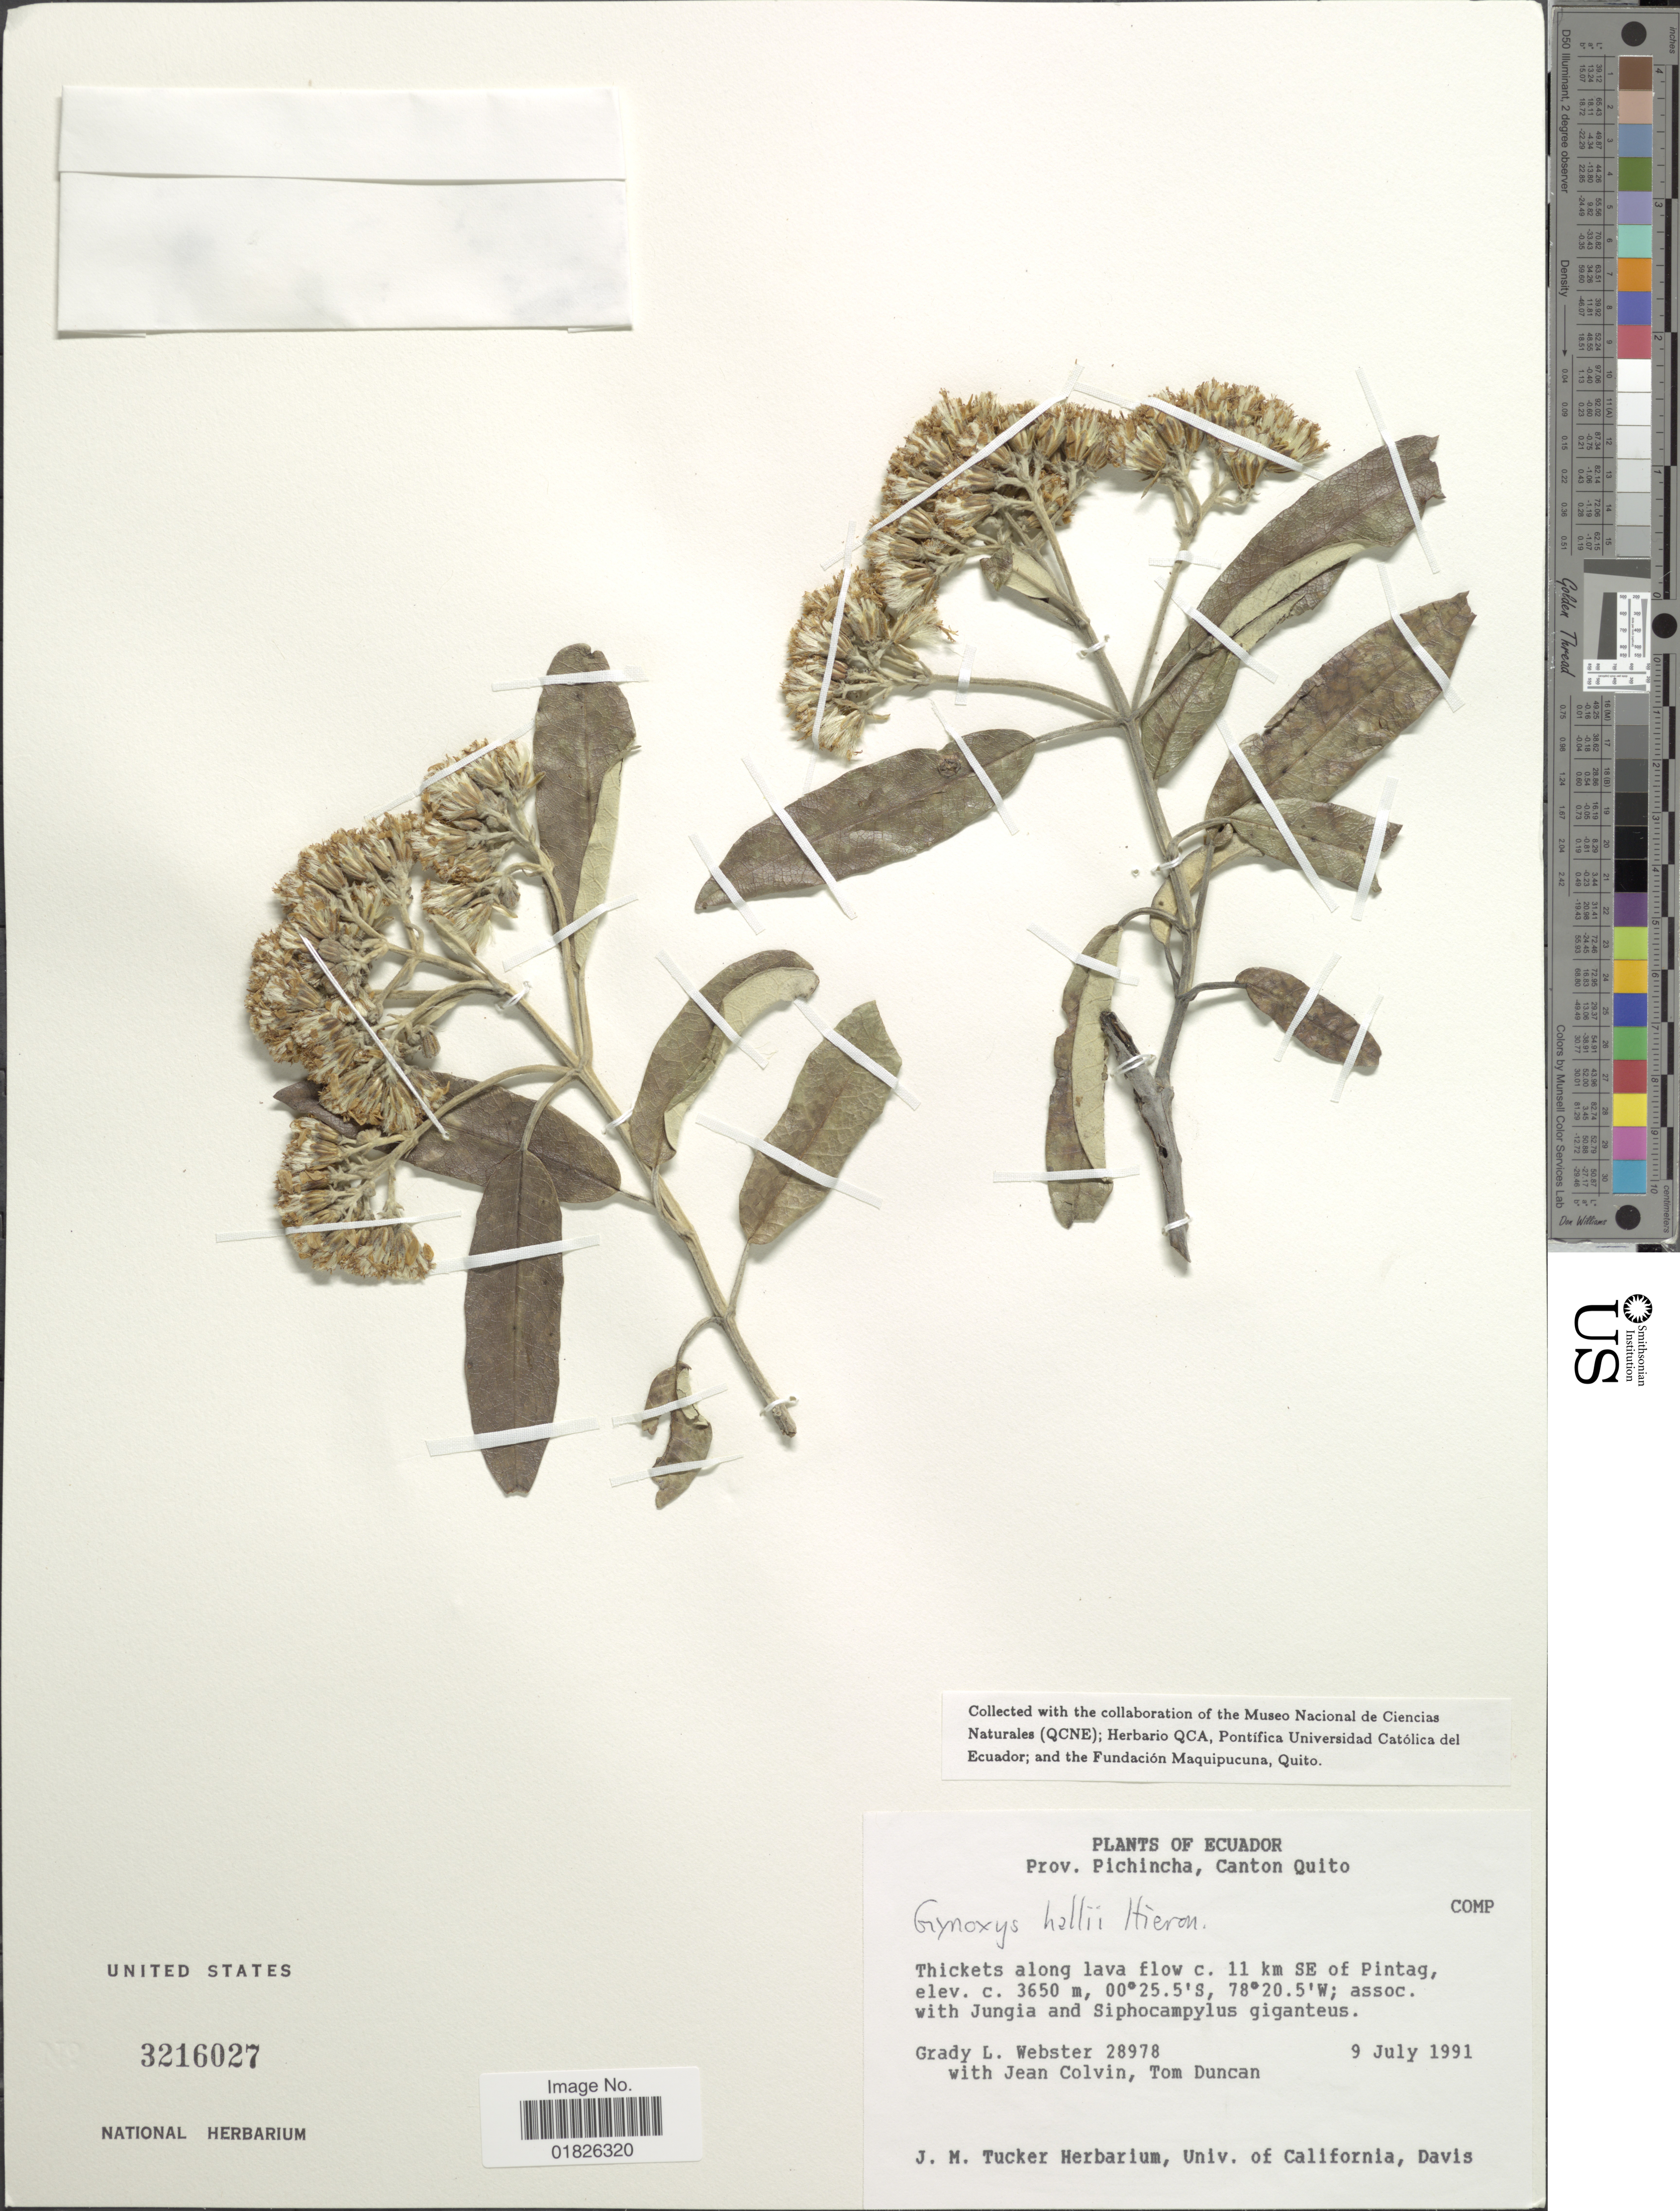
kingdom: Plantae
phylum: Tracheophyta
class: Magnoliopsida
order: Asterales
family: Asteraceae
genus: Gynoxys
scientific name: Gynoxys hallii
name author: Cass.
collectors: G. L. Webster, J. Colvin & T. Duncan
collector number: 28978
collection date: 1991-07-09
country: Ecuador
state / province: Pichincha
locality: Canton Quito, thickets along lava flow c. 11 km SE of Pintag.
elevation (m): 3650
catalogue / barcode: US 3216027